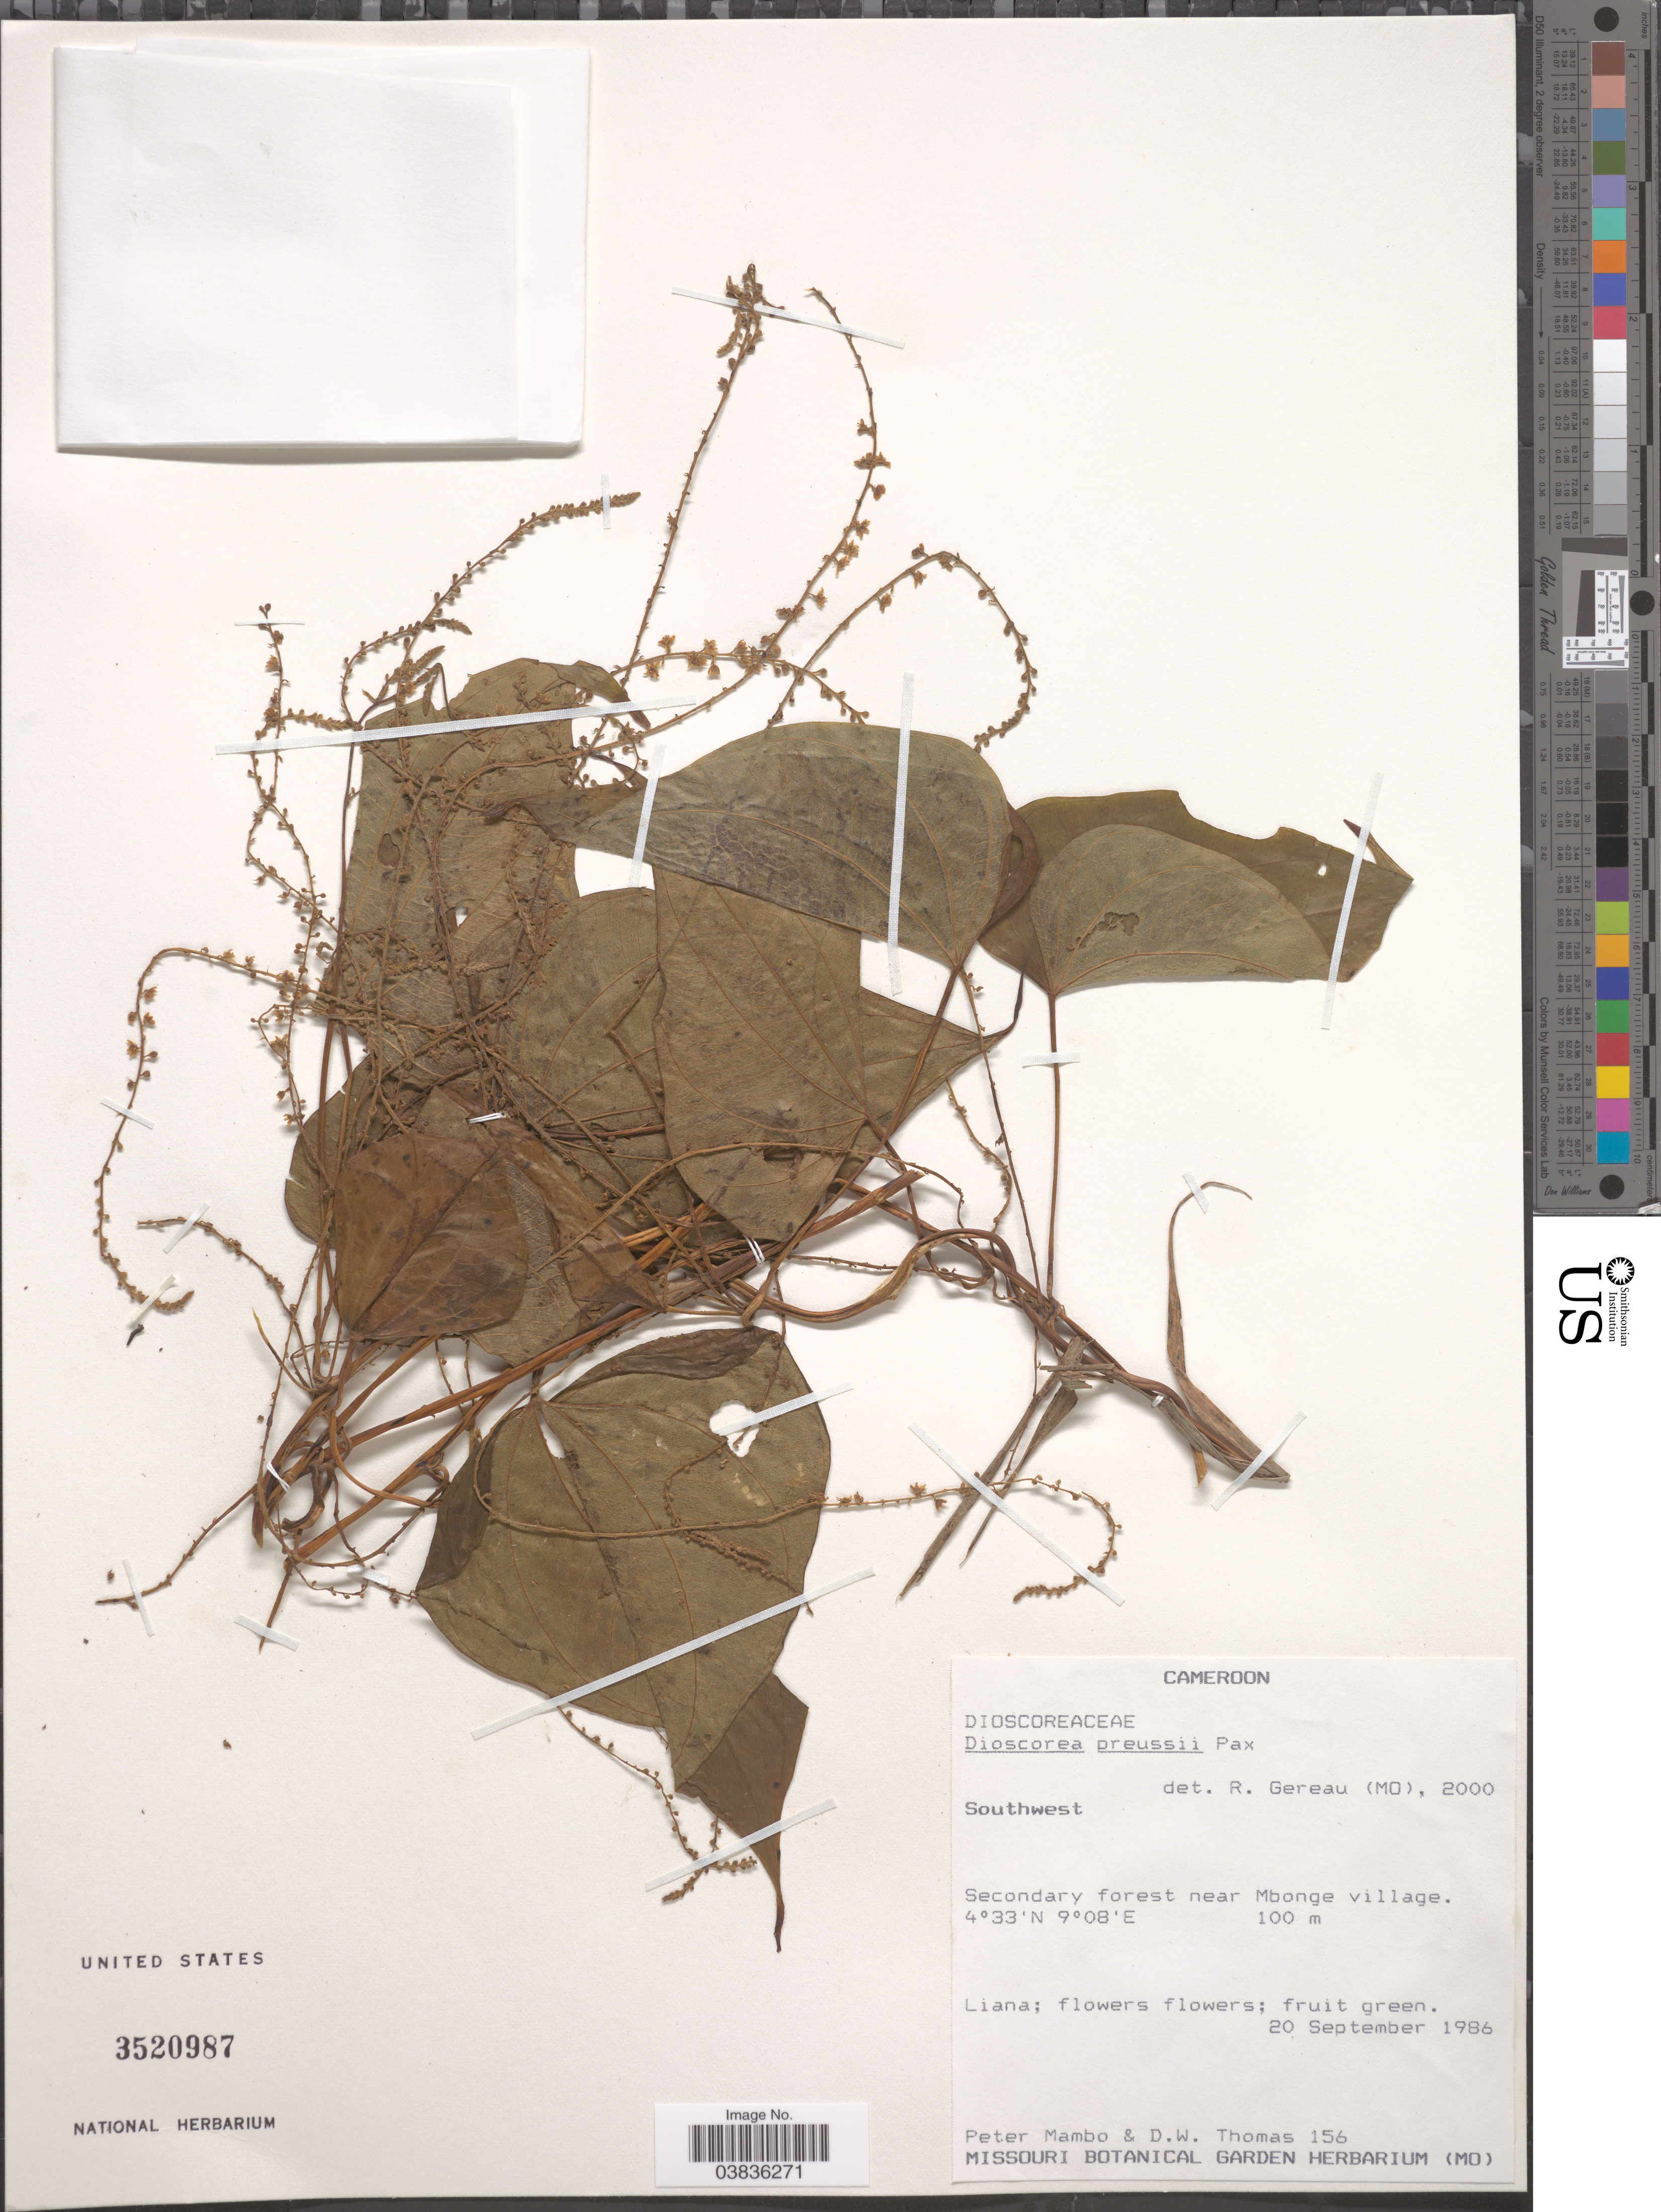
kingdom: Plantae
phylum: Tracheophyta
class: Liliopsida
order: Dioscoreales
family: Dioscoreaceae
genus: Dioscorea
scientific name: Dioscorea preussii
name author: Pax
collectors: P. Mambo & D. W. Thomas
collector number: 156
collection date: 1986-09-20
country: Cameroon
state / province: Sud-Ouest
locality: Southwest. Secondary forest near Mbonge village.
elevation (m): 100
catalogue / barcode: US 3520987